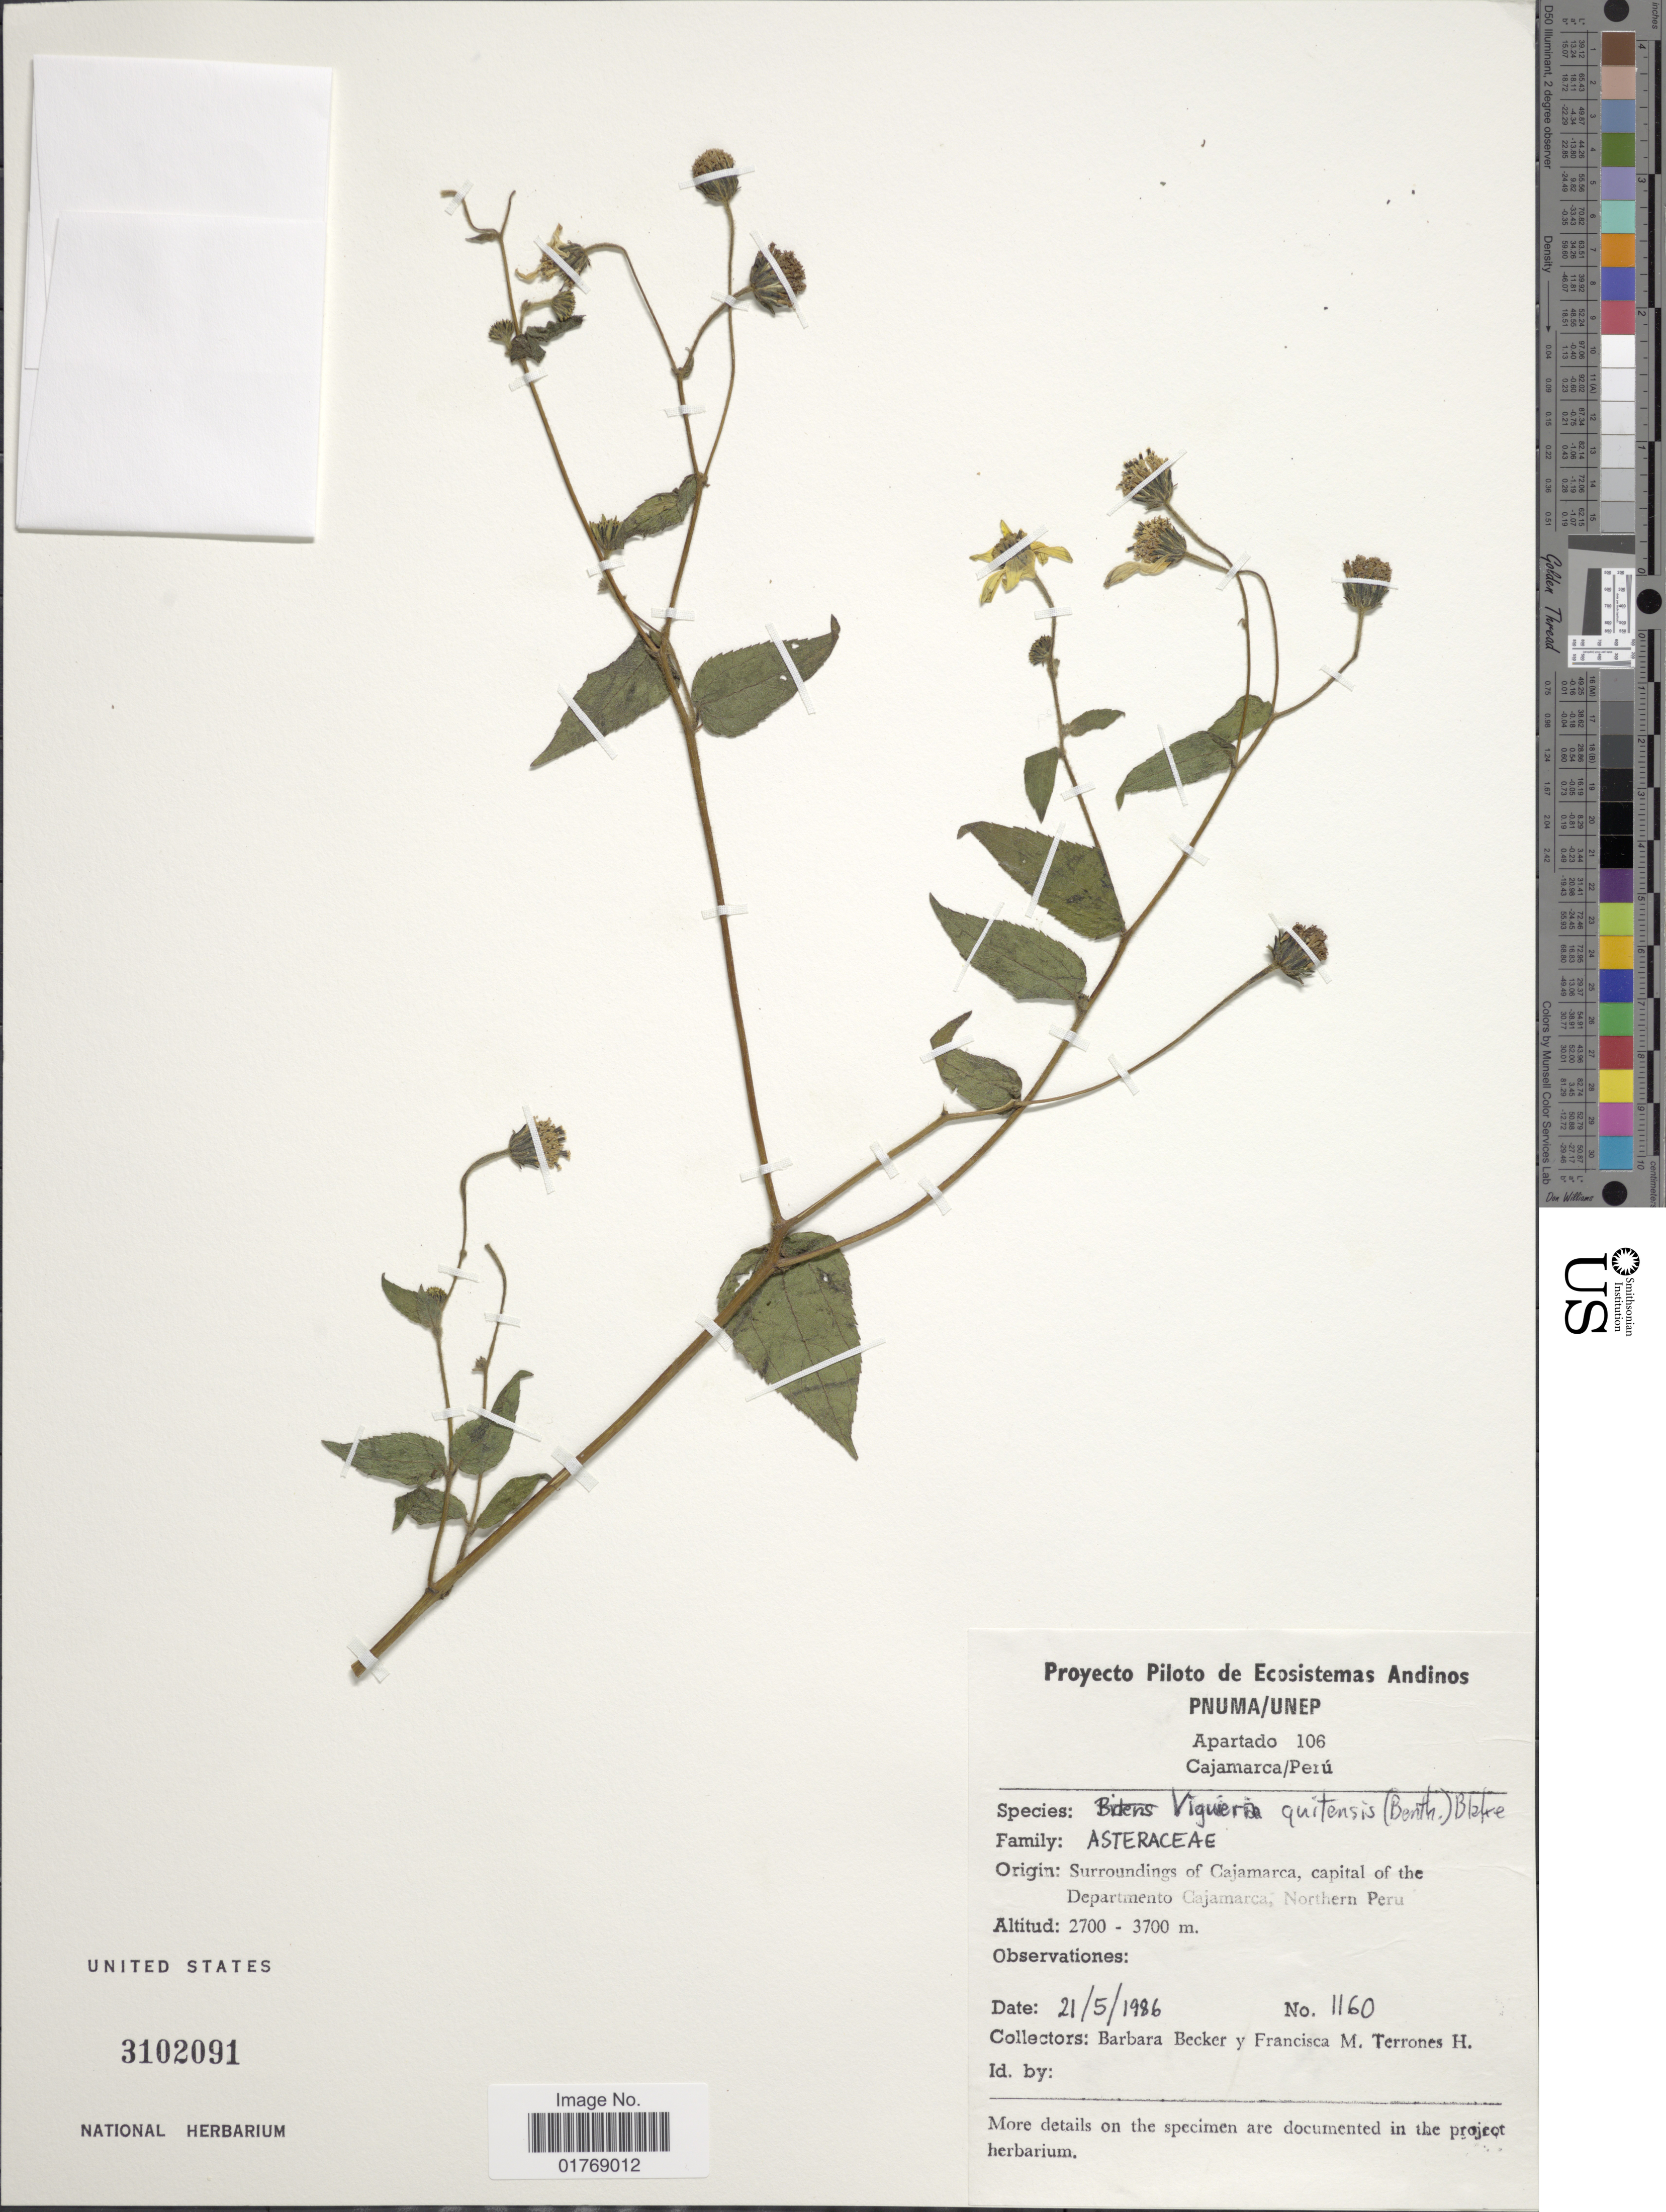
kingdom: Plantae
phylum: Tracheophyta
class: Magnoliopsida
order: Asterales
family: Asteraceae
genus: Viguiera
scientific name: Viguiera quitensis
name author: (Benth.) S.F. Blake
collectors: B. Becker & F. Terrones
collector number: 1160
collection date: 1986-05-21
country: Peru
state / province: Cajamarca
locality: Surroundings of Cajamarca, capital of the Departamento Cajamarca, Northern Peru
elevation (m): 2700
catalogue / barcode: US 3102091